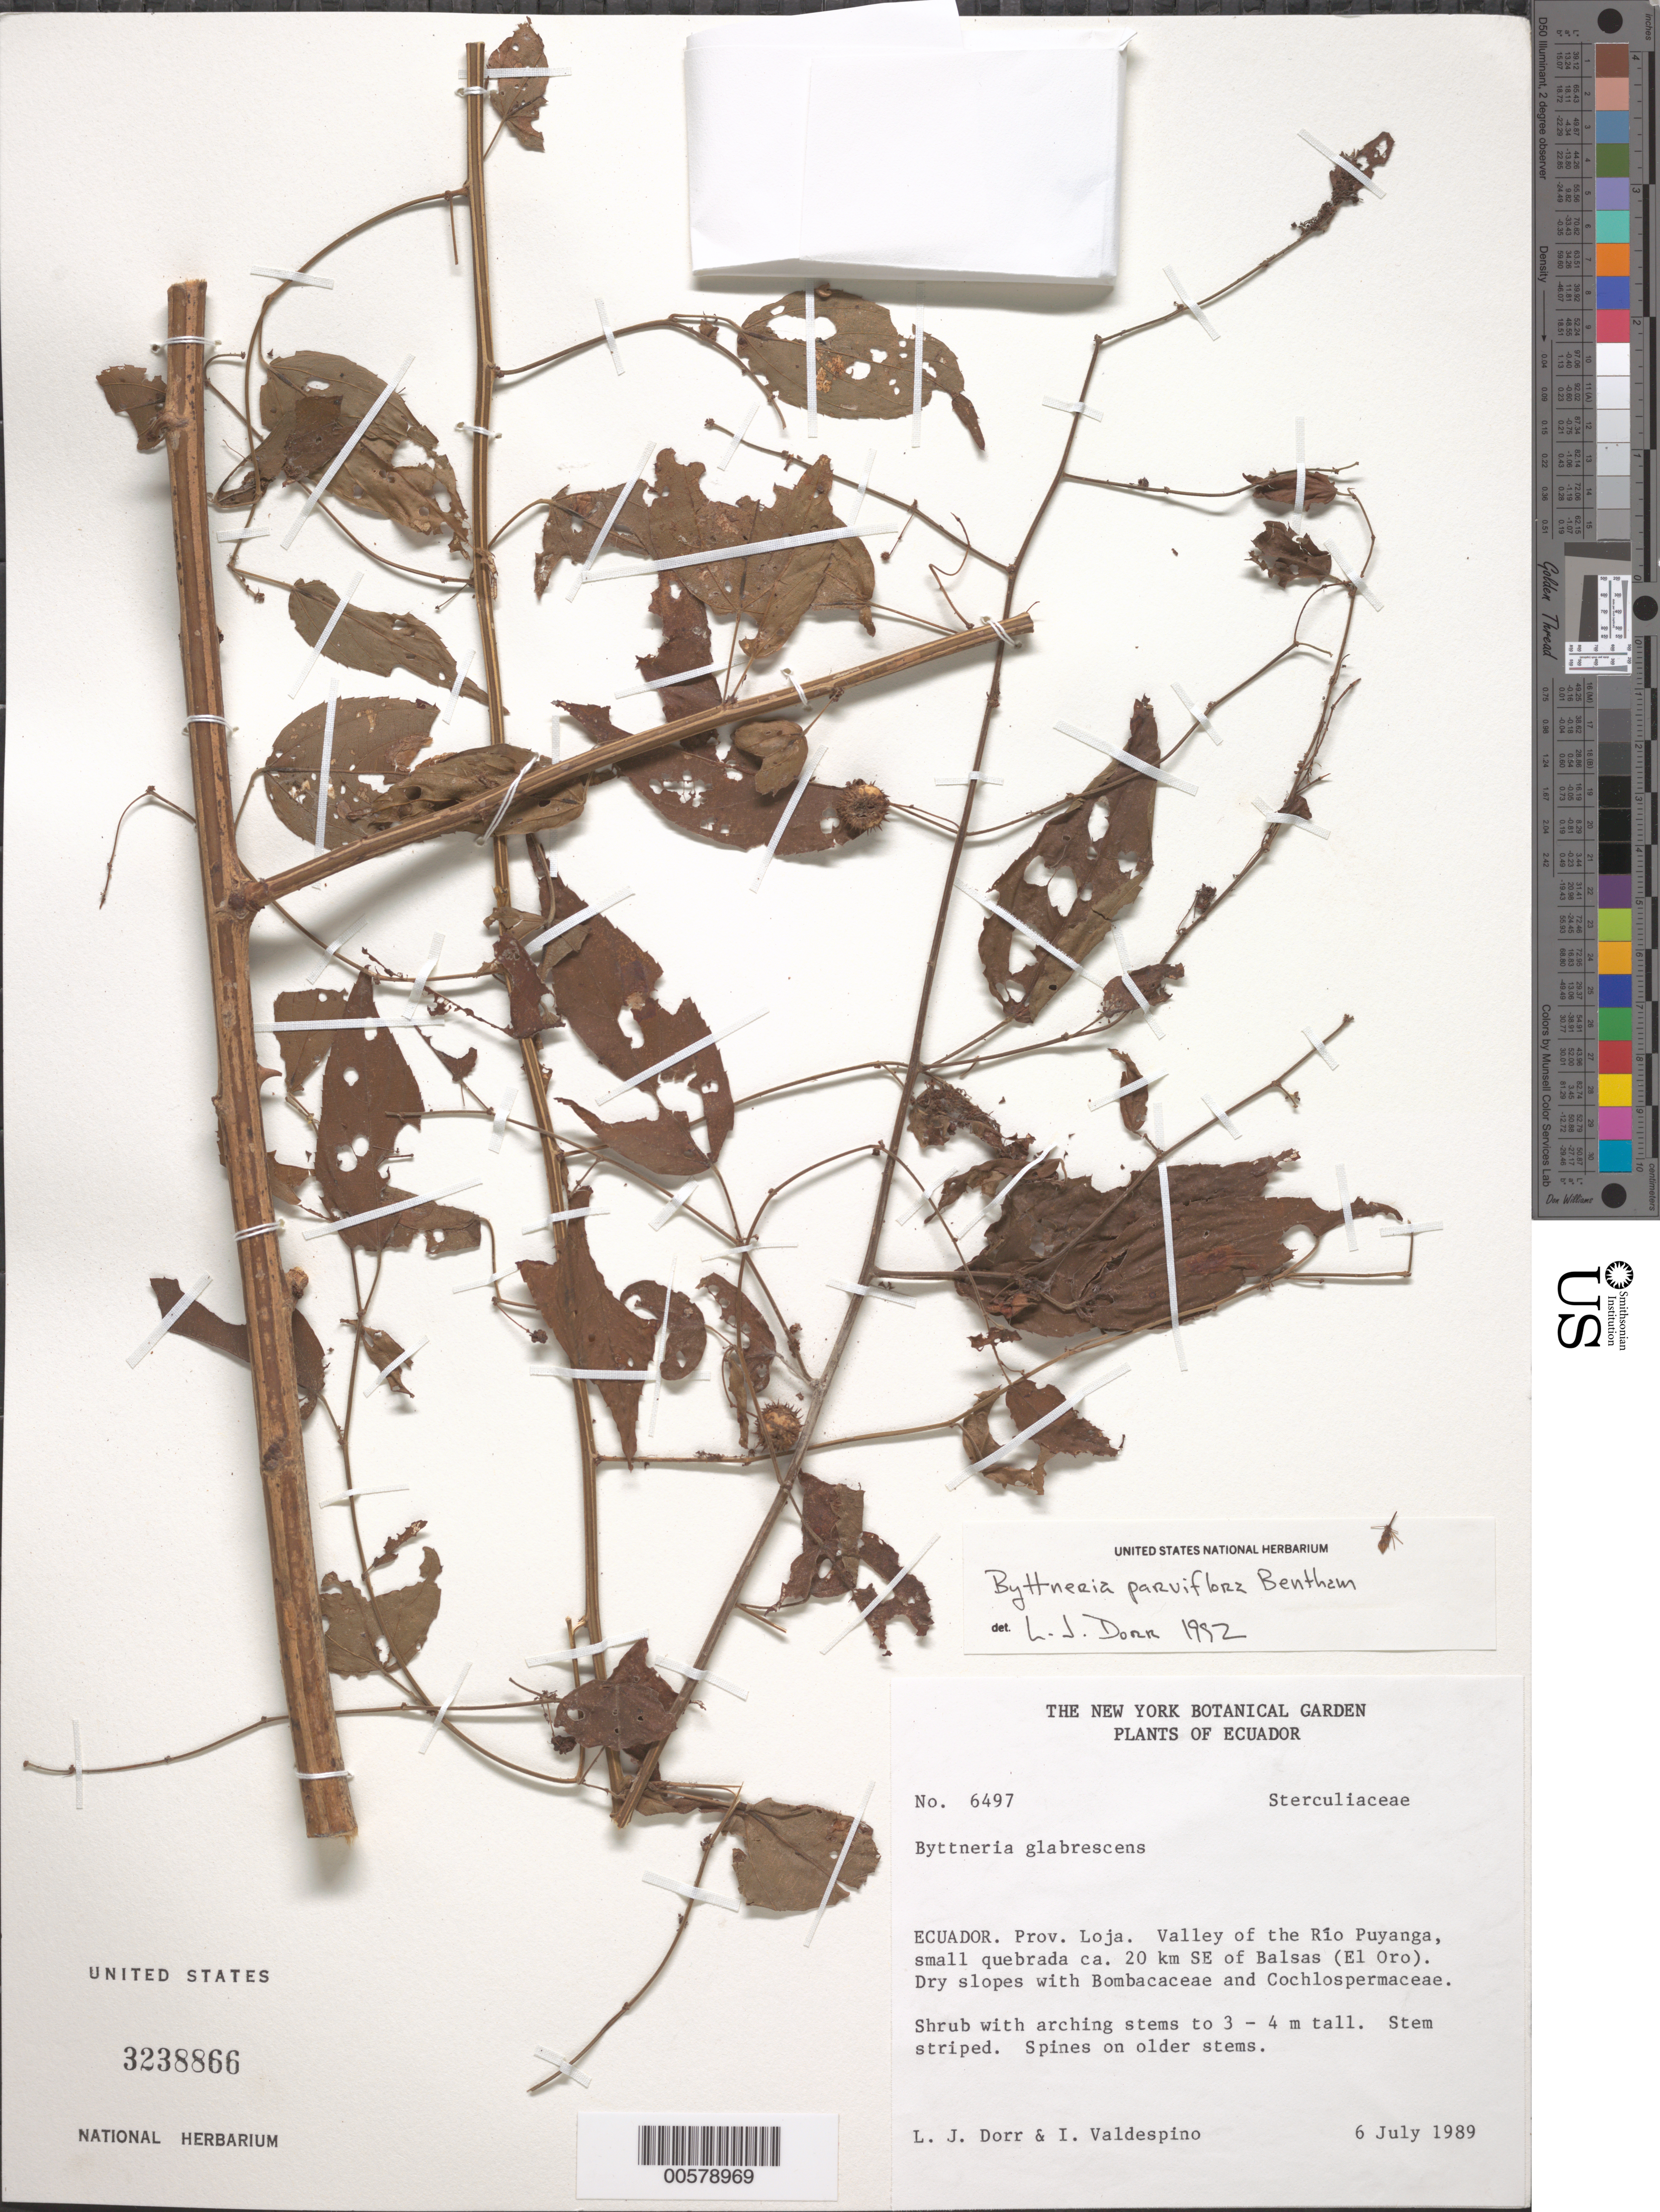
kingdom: Plantae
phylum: Tracheophyta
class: Magnoliopsida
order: Malvales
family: Malvaceae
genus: Byttneria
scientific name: Byttneria parviflora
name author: Benth.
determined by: Dorr, L. J., (BOT), Smithsonian Institution - National Museum of Natural History (UNITED STATES)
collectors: L. J. Dorr & I. A. Valdespino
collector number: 6497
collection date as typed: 06 Jul 1989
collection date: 1989-07-06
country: Ecuador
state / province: Loja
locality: Valley of the Río Puyanga, small Quebrada ca. 20 km SE of Balsas (El Oro)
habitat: Dry slopes with Bombacaceae and Cochlospermaceae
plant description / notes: NY, US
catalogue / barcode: US 3238866